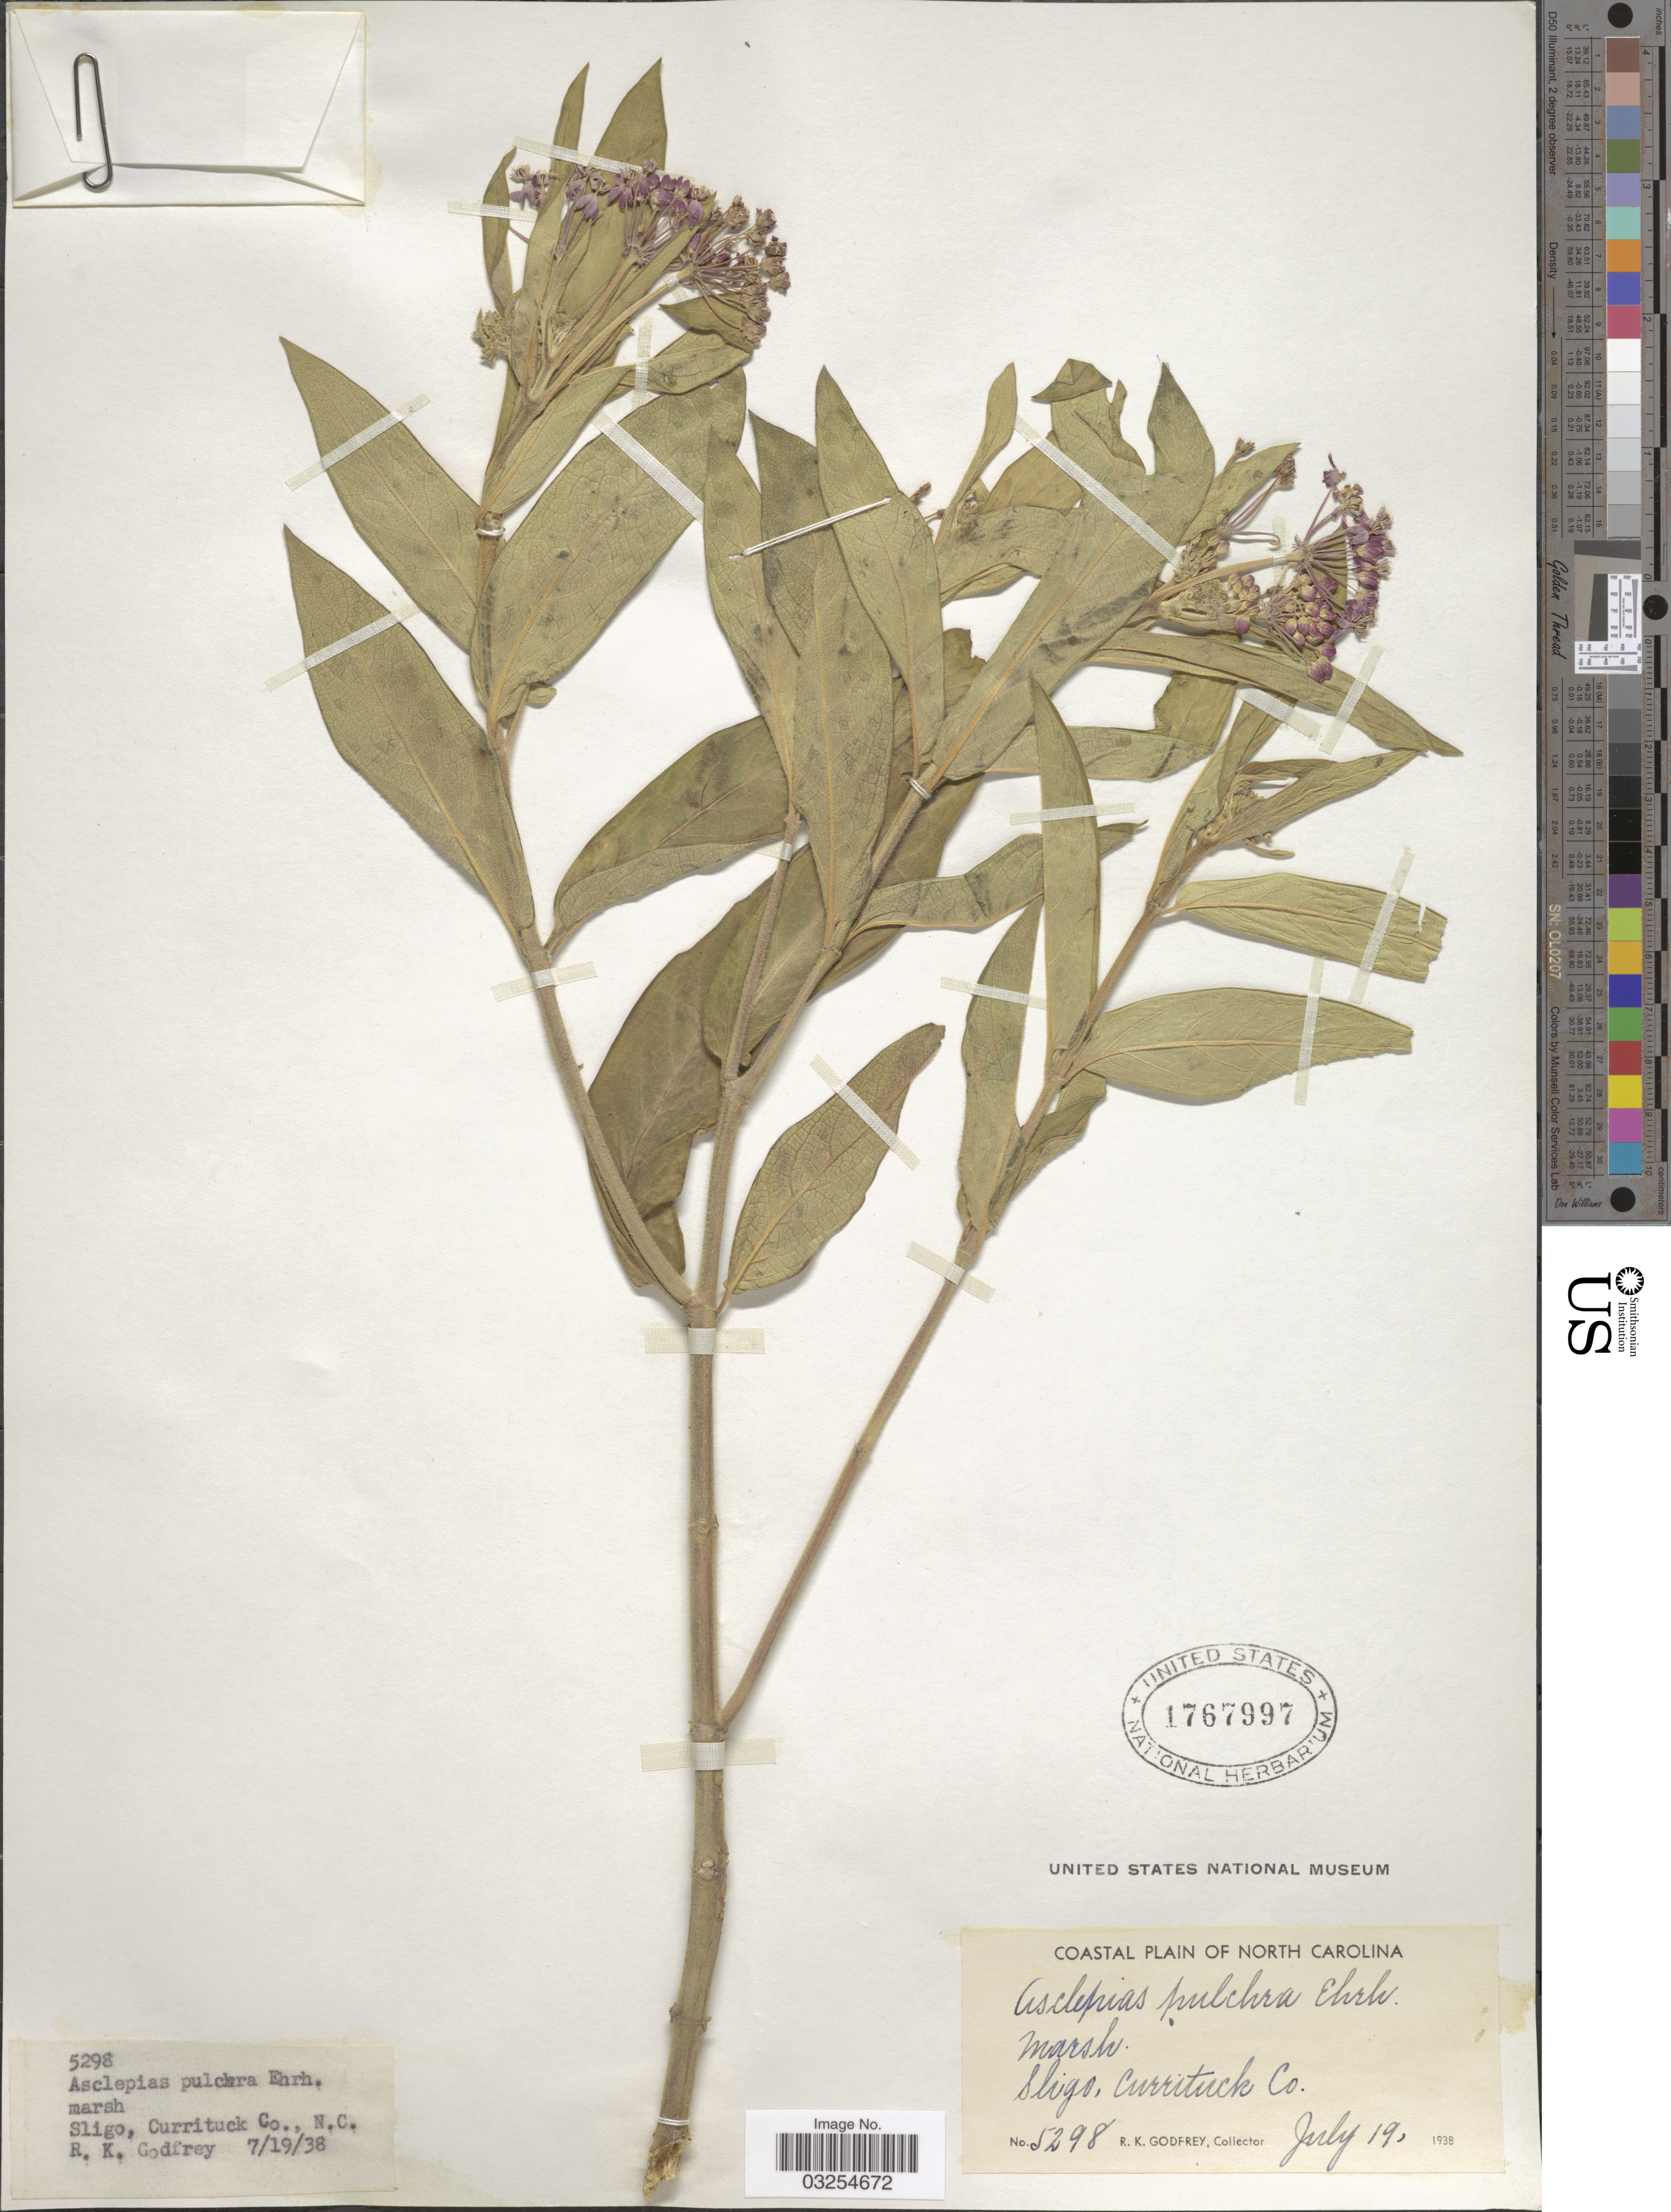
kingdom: Plantae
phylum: Tracheophyta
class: Magnoliopsida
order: Gentianales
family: Apocynaceae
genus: Asclepias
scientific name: Asclepias incarnata subsp. pulchra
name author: (Ehrh. ex Willd.) Woodson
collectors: R. K. Godfrey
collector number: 5298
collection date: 1938-07-19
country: United States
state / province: North Carolina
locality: Sligo, Currituck Co.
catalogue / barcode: US 1767997